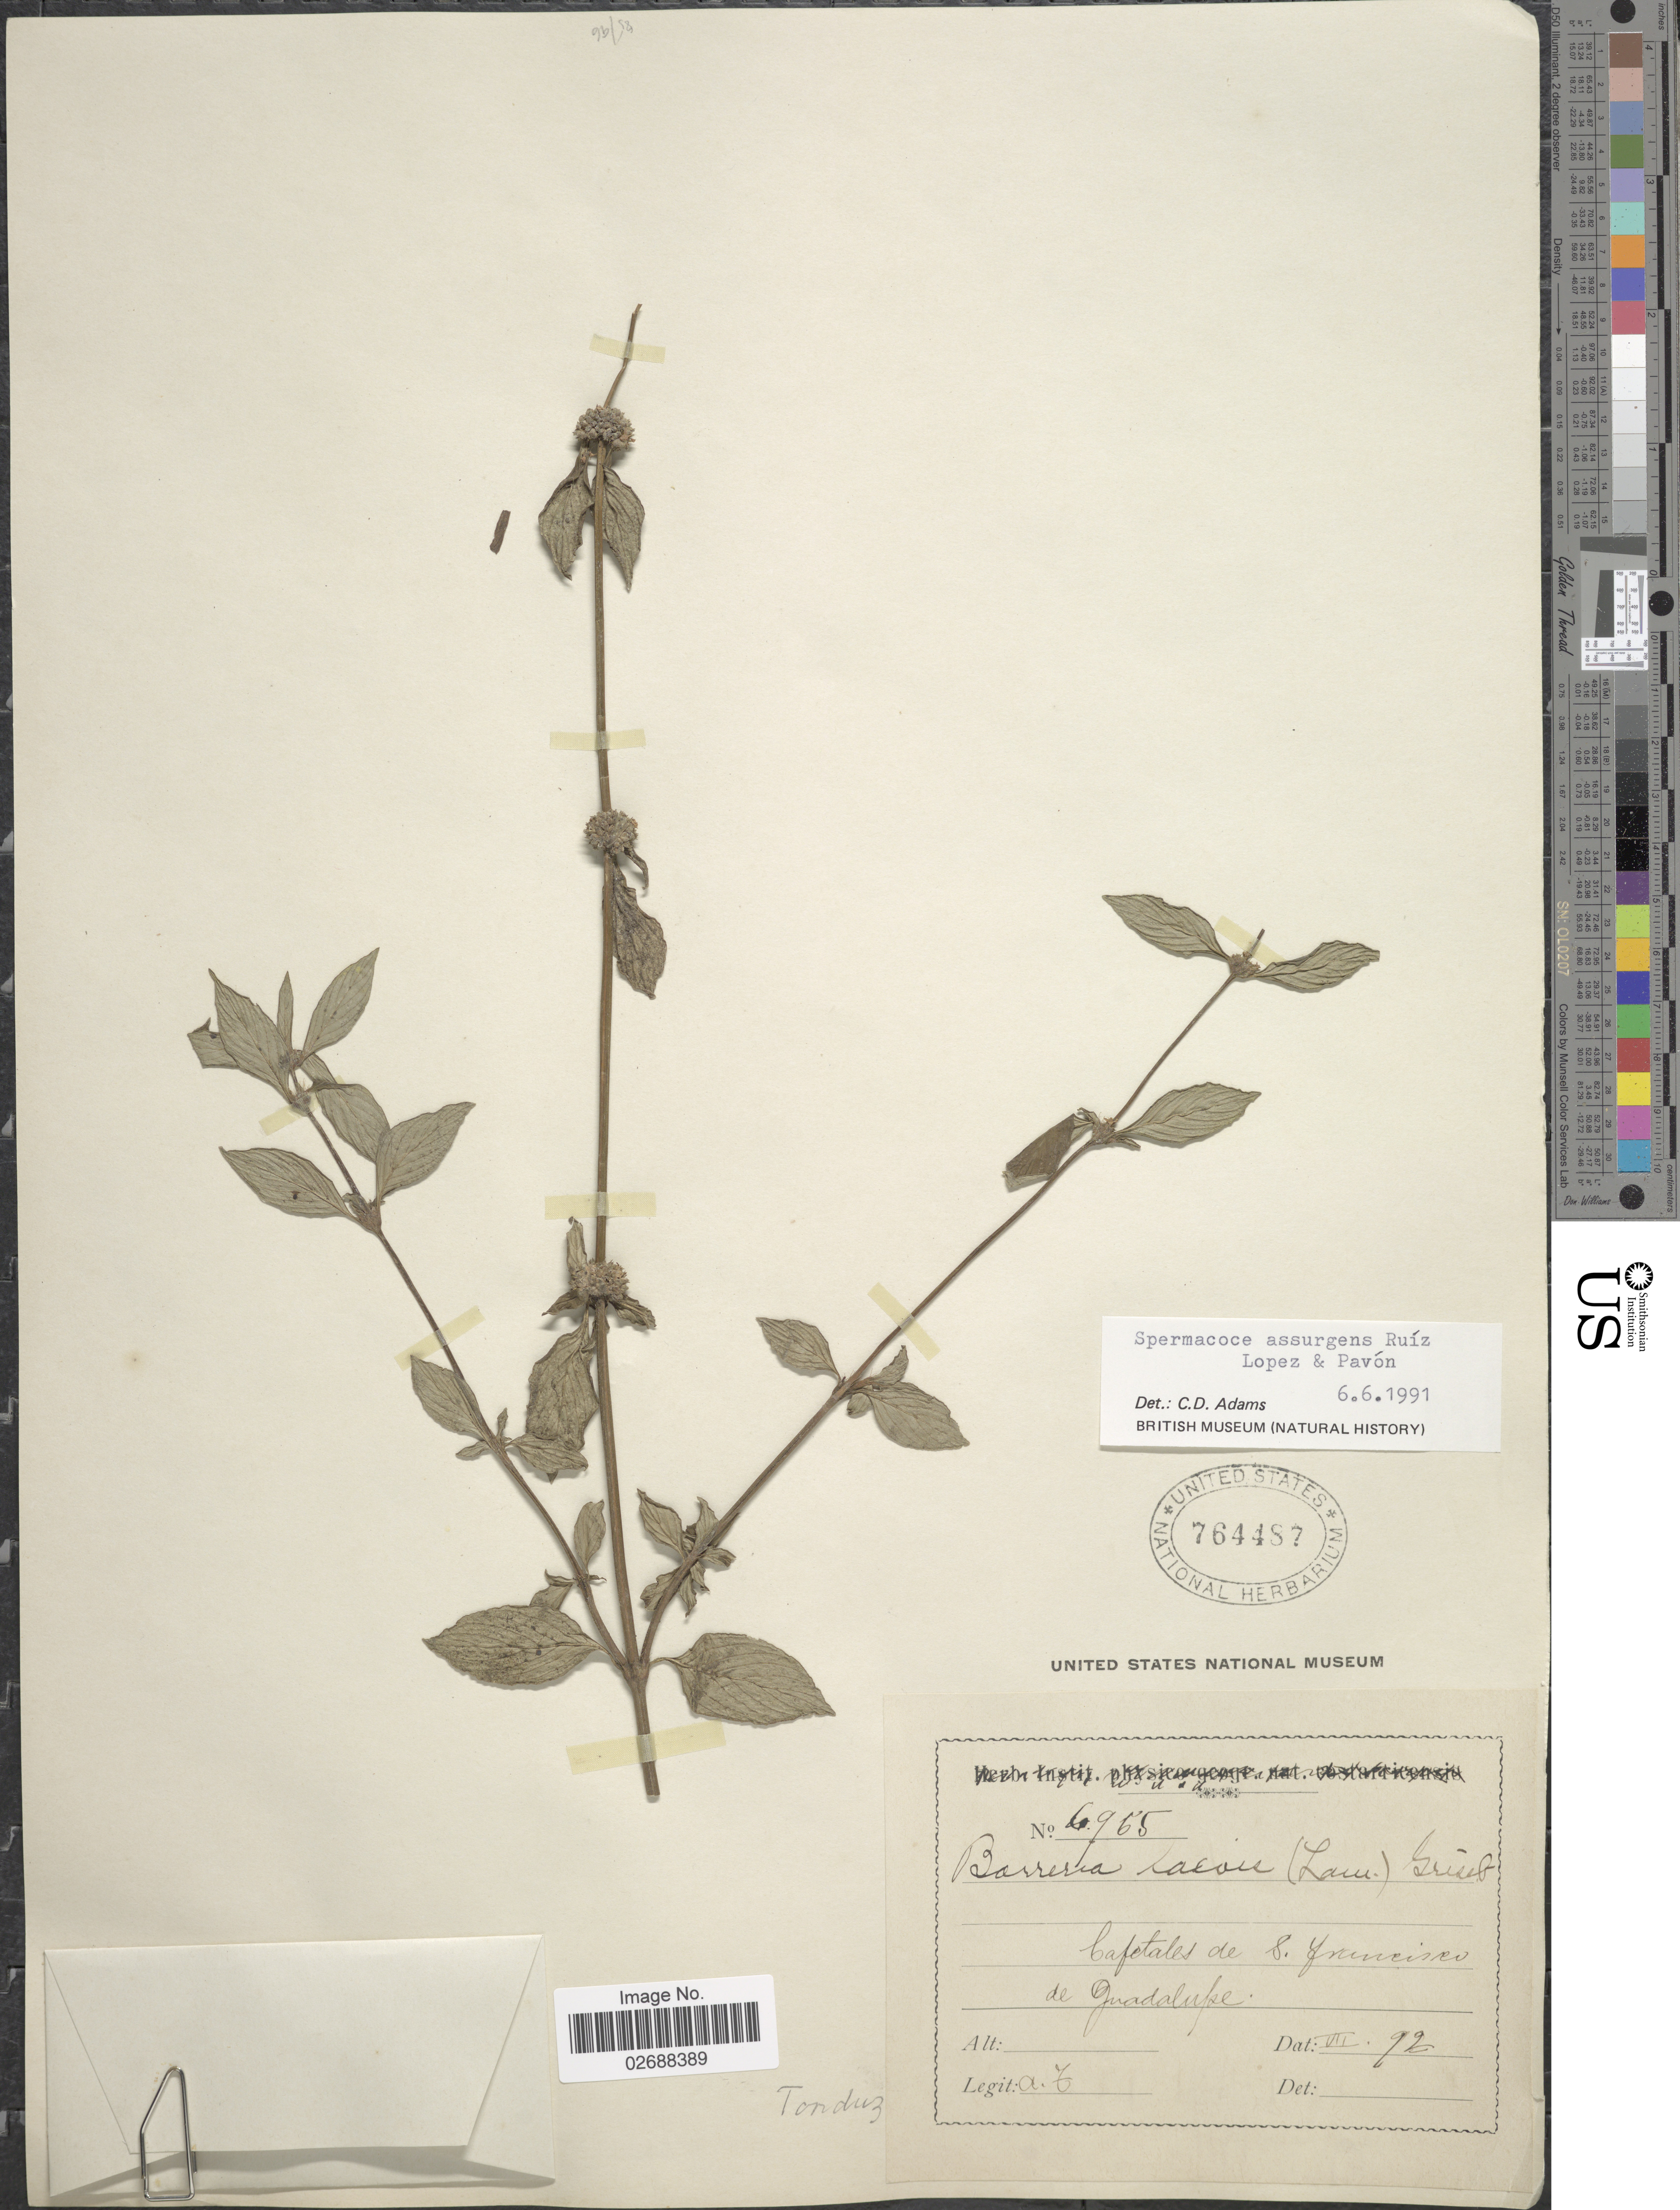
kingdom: Plantae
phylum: Tracheophyta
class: Magnoliopsida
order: Gentianales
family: Rubiaceae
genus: Borreria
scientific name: Borreria assurgens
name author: (Ruiz & Pav.) Griseb.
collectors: A. Tonduz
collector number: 6965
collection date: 1892-07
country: Costa Rica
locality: Cafetales de S. Francisco de Guadalupe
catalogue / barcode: US 764487